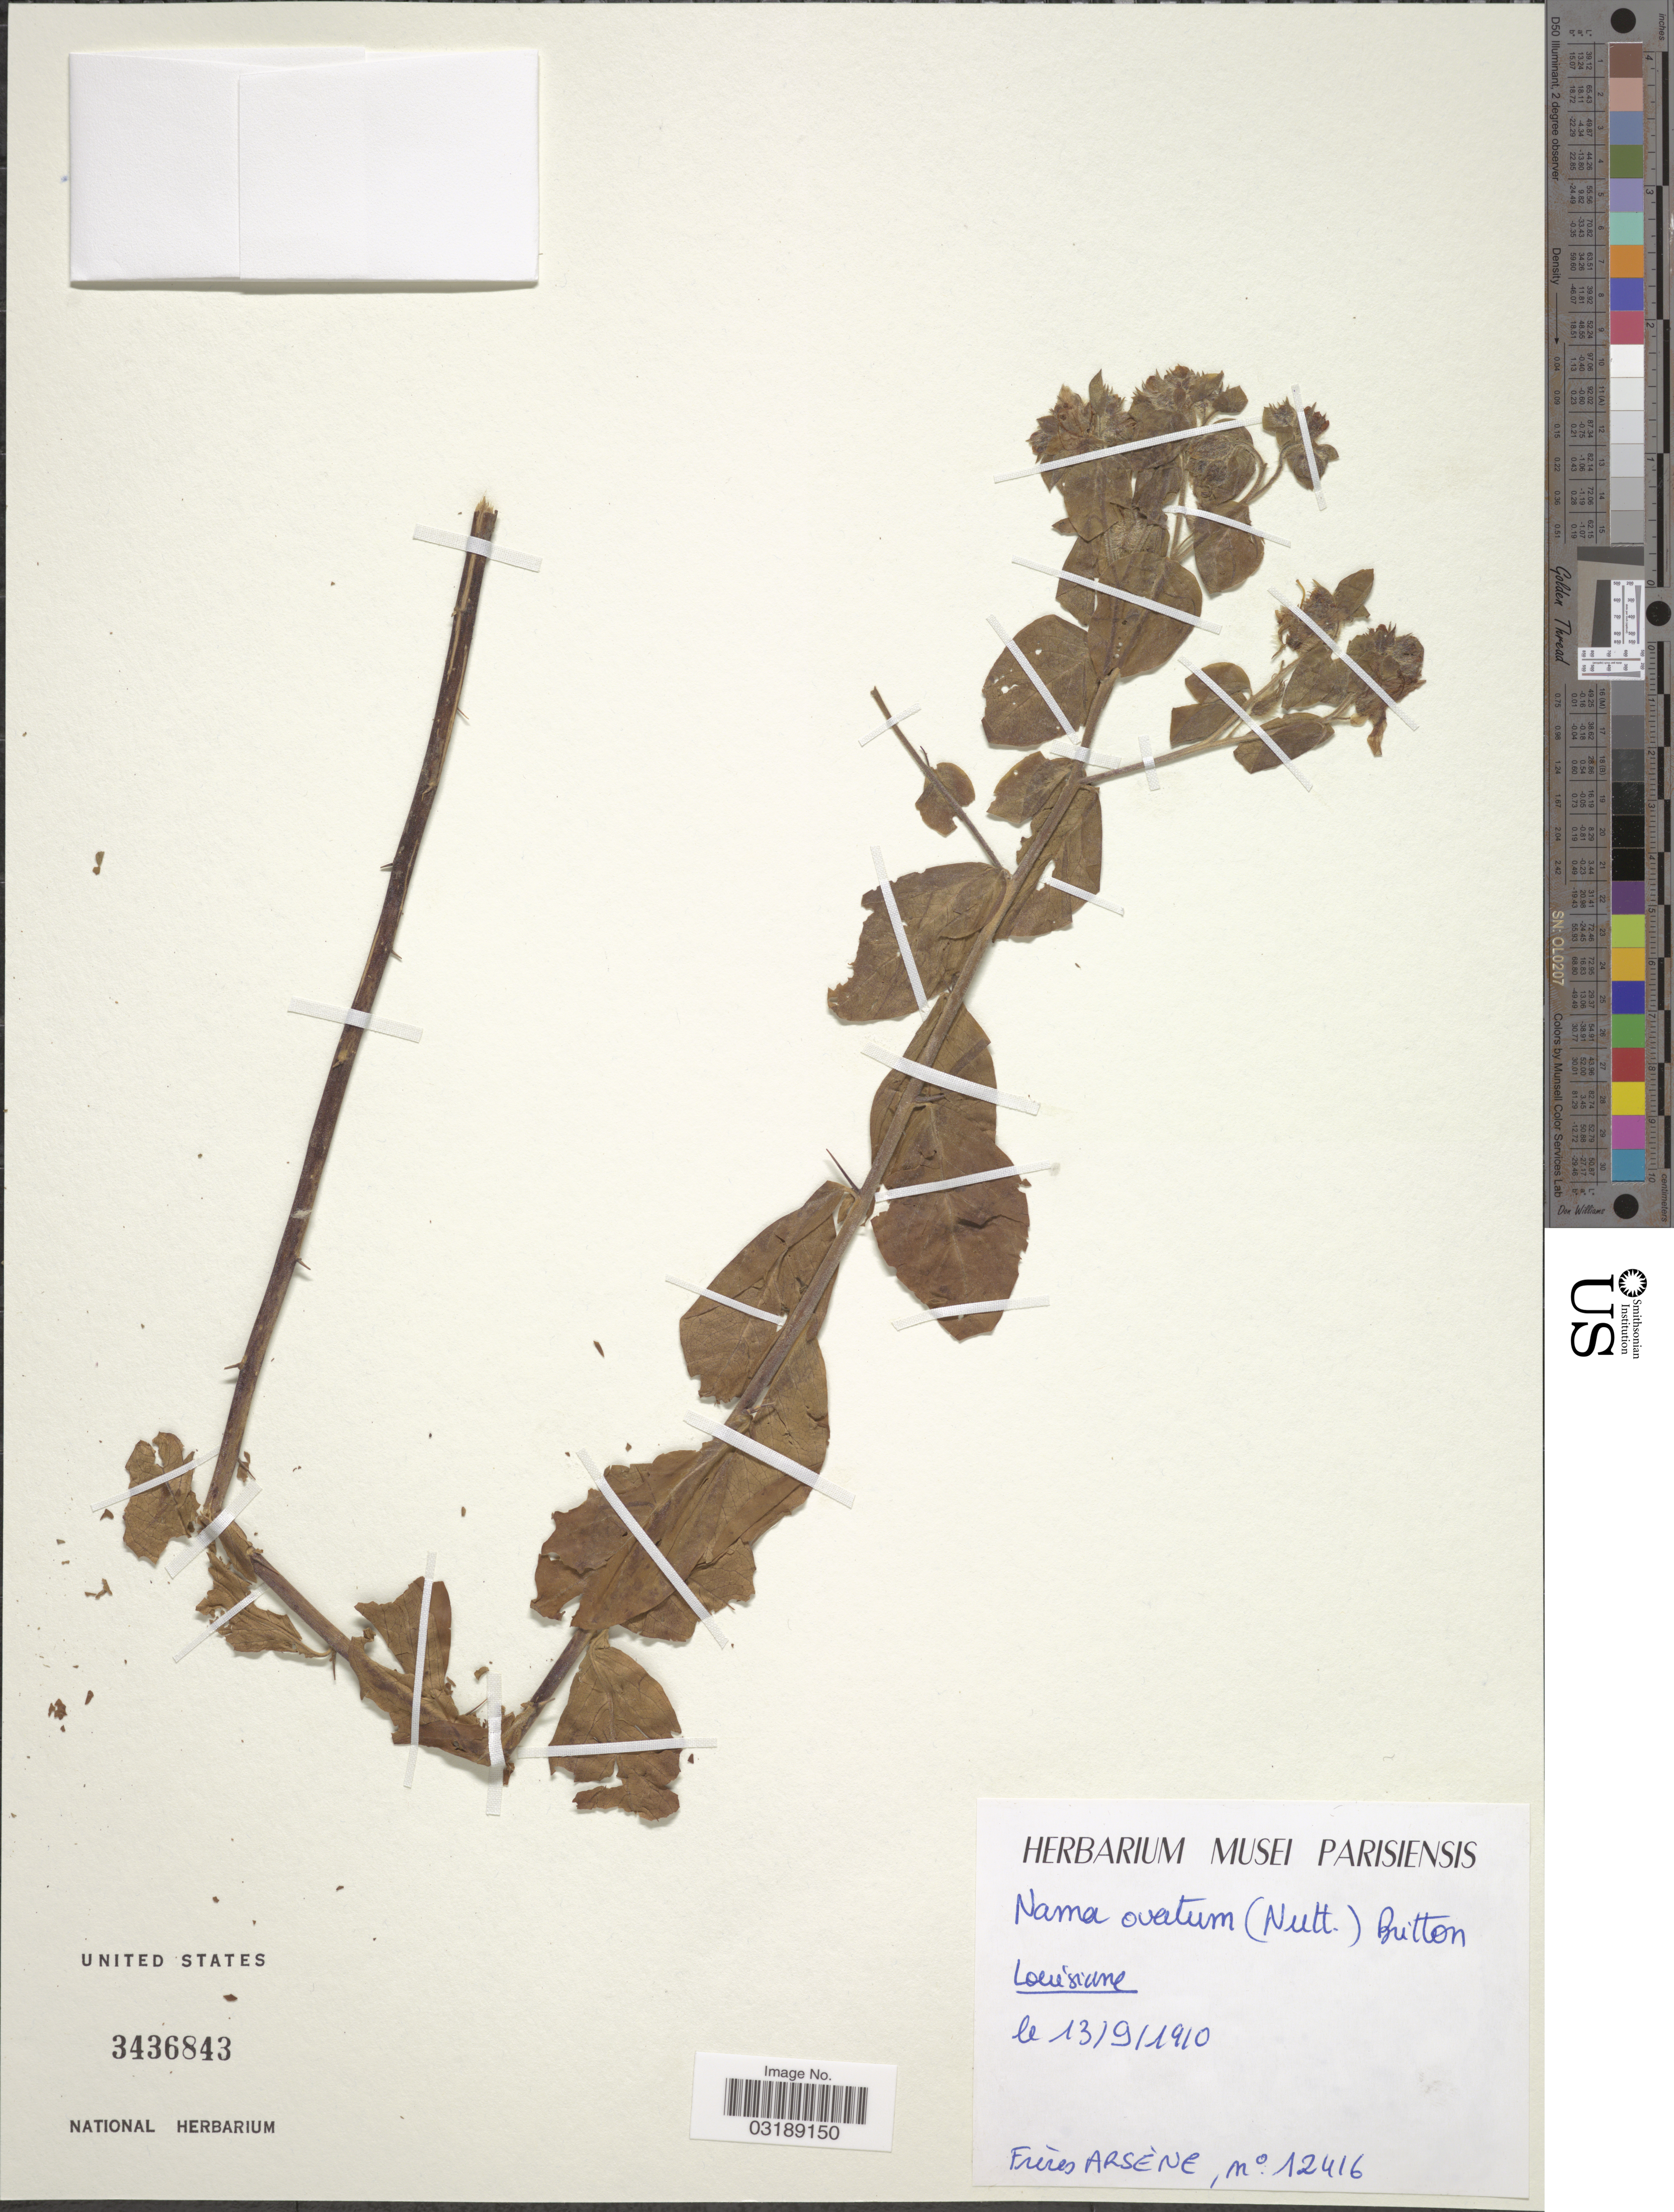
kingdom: Plantae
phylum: Tracheophyta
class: Magnoliopsida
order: Boraginales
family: Namaceae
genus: Nama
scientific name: Nama ovata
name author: (Nutt. ex Choisy) Britton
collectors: F. Hyacinth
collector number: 12416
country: United States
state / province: Louisiana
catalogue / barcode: US 3436843